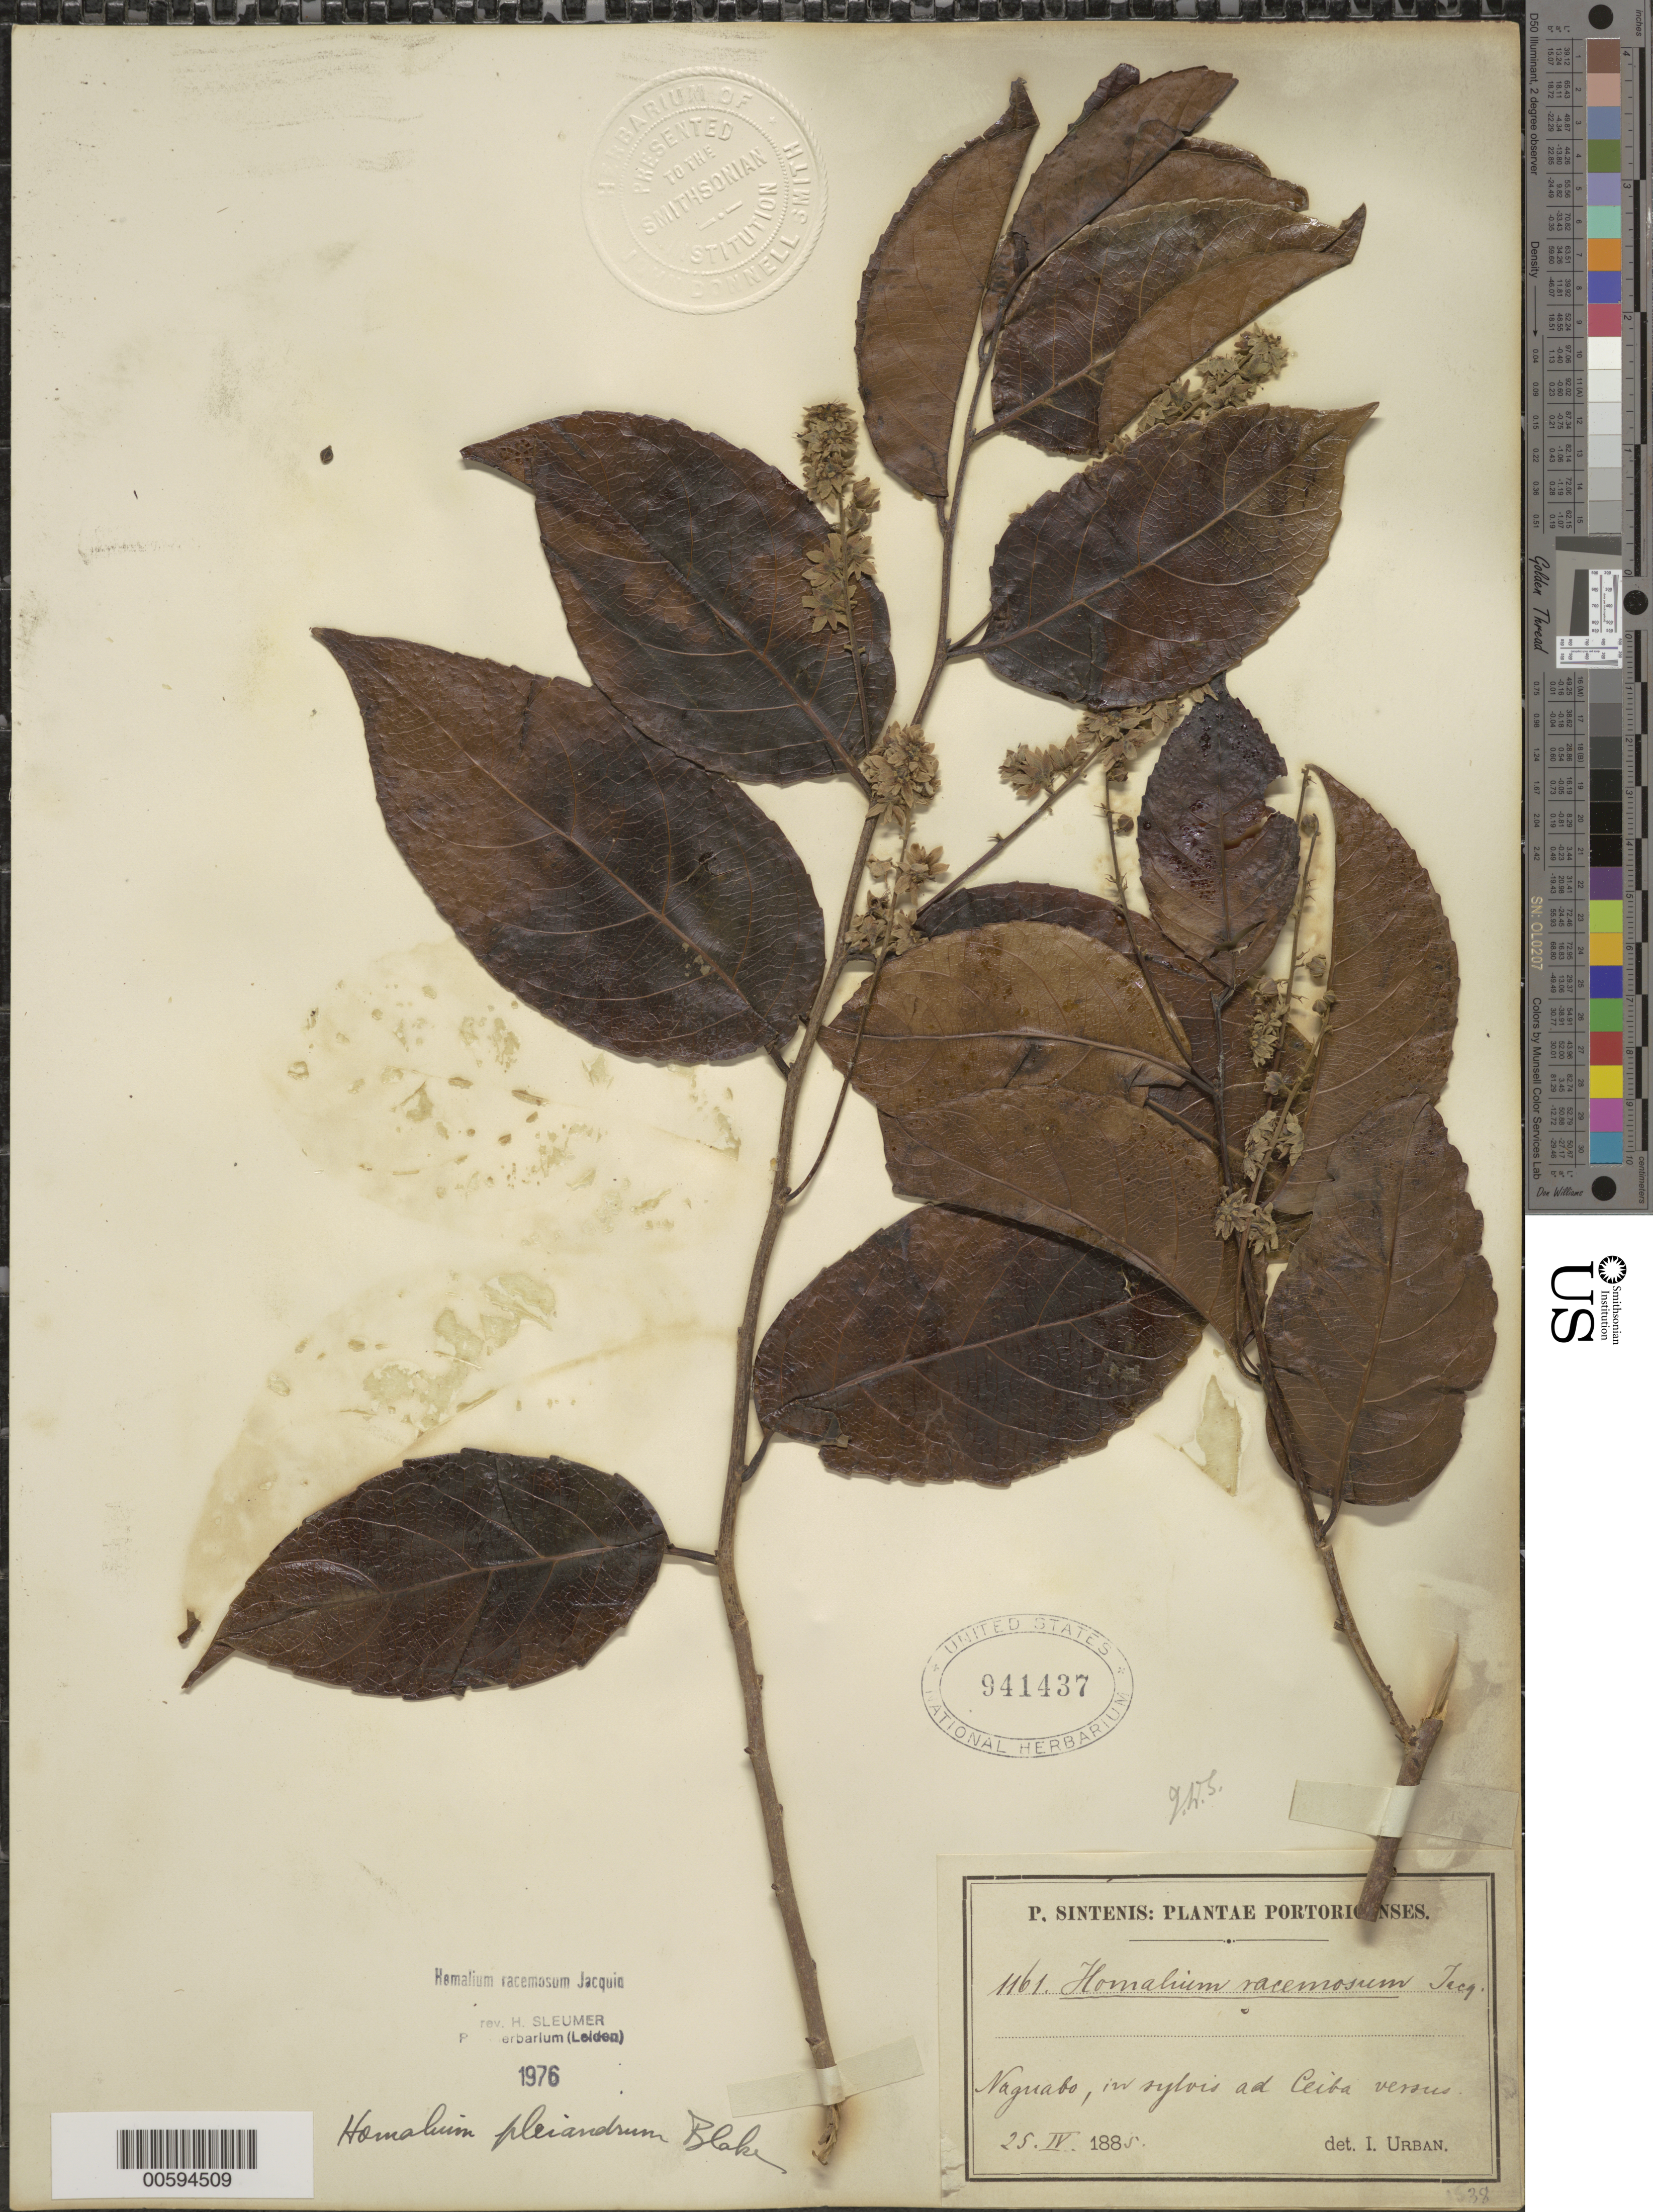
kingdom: Plantae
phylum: Tracheophyta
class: Magnoliopsida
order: Malpighiales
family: Salicaceae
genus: Homalium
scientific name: Homalium racemosum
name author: Jacq.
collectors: P. Sintenis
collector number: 1161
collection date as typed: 25 Apr 1885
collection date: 1885-04-25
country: Puerto Rico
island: Greater Antilles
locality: Naguabo, in sylvis ad Ceiba versus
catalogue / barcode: US 941437